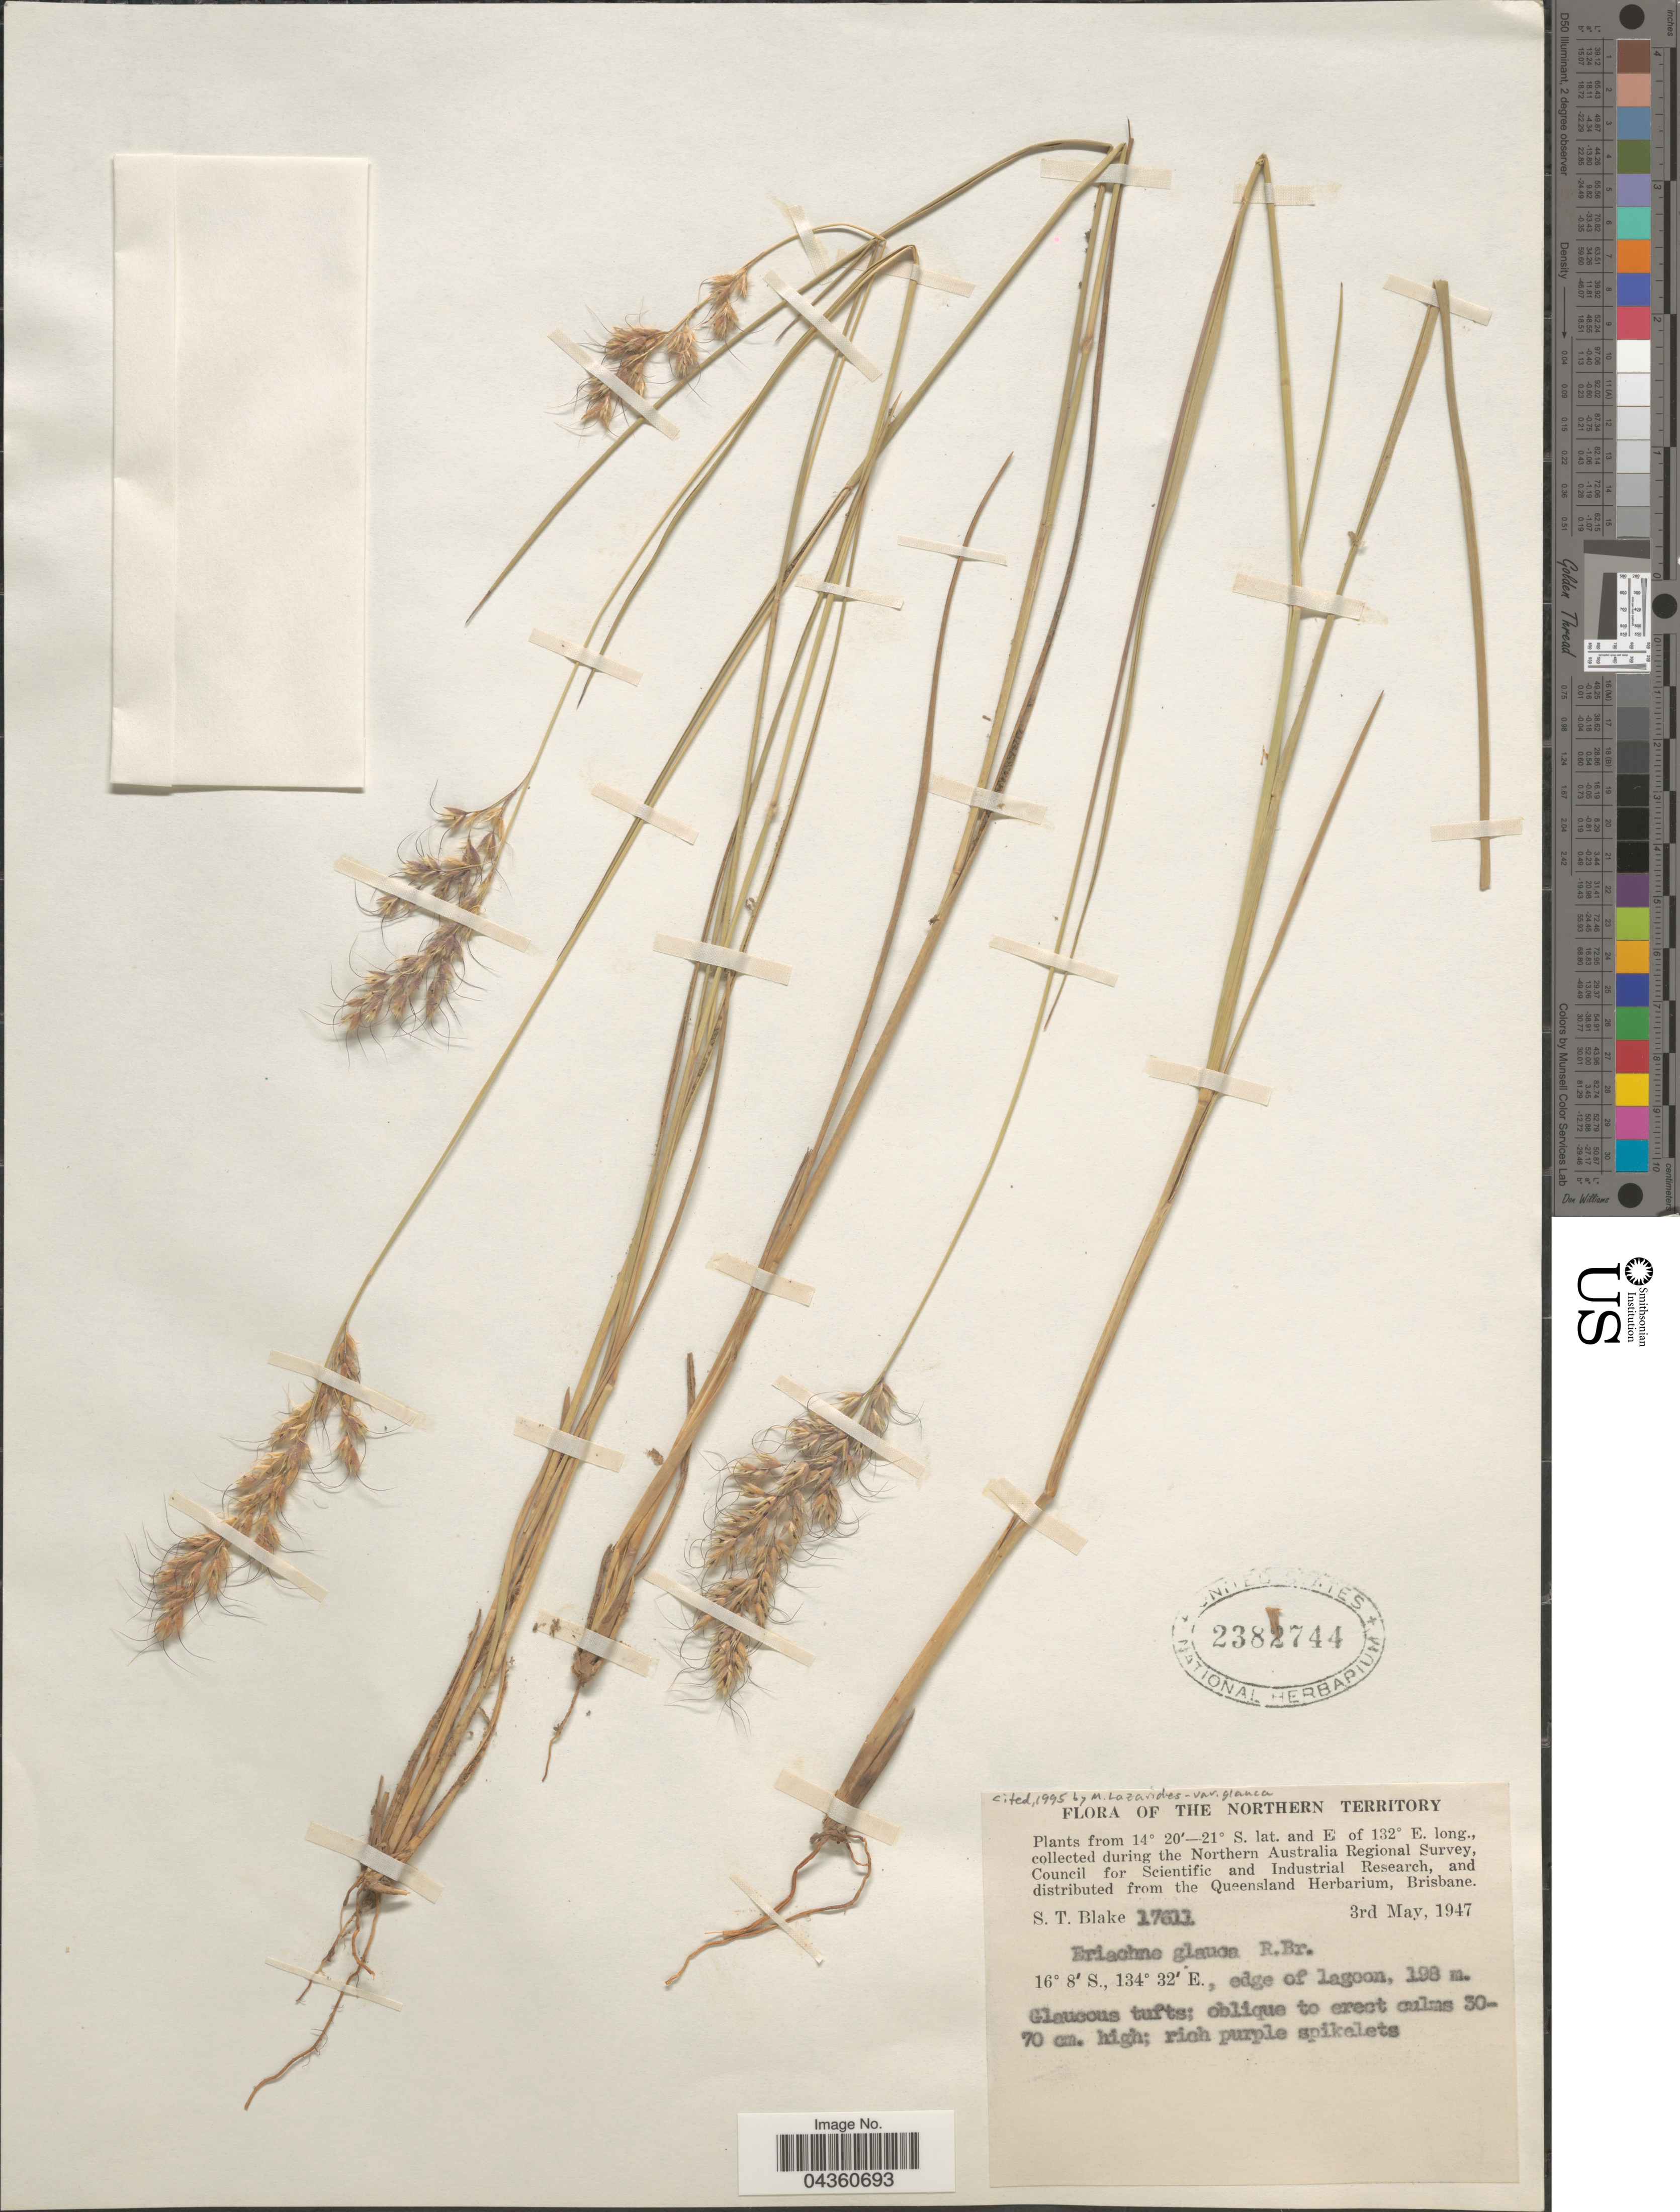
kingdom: Plantae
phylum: Tracheophyta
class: Liliopsida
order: Poales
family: Poaceae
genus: Eriachne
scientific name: Eriachne glauca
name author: R. Br.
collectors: S. T. Blake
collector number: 17611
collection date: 1947-05-03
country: Australia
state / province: Northern Territory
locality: Northern Australia Regional Survey. Edge of lagoon.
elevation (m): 198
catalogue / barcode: US 2382744